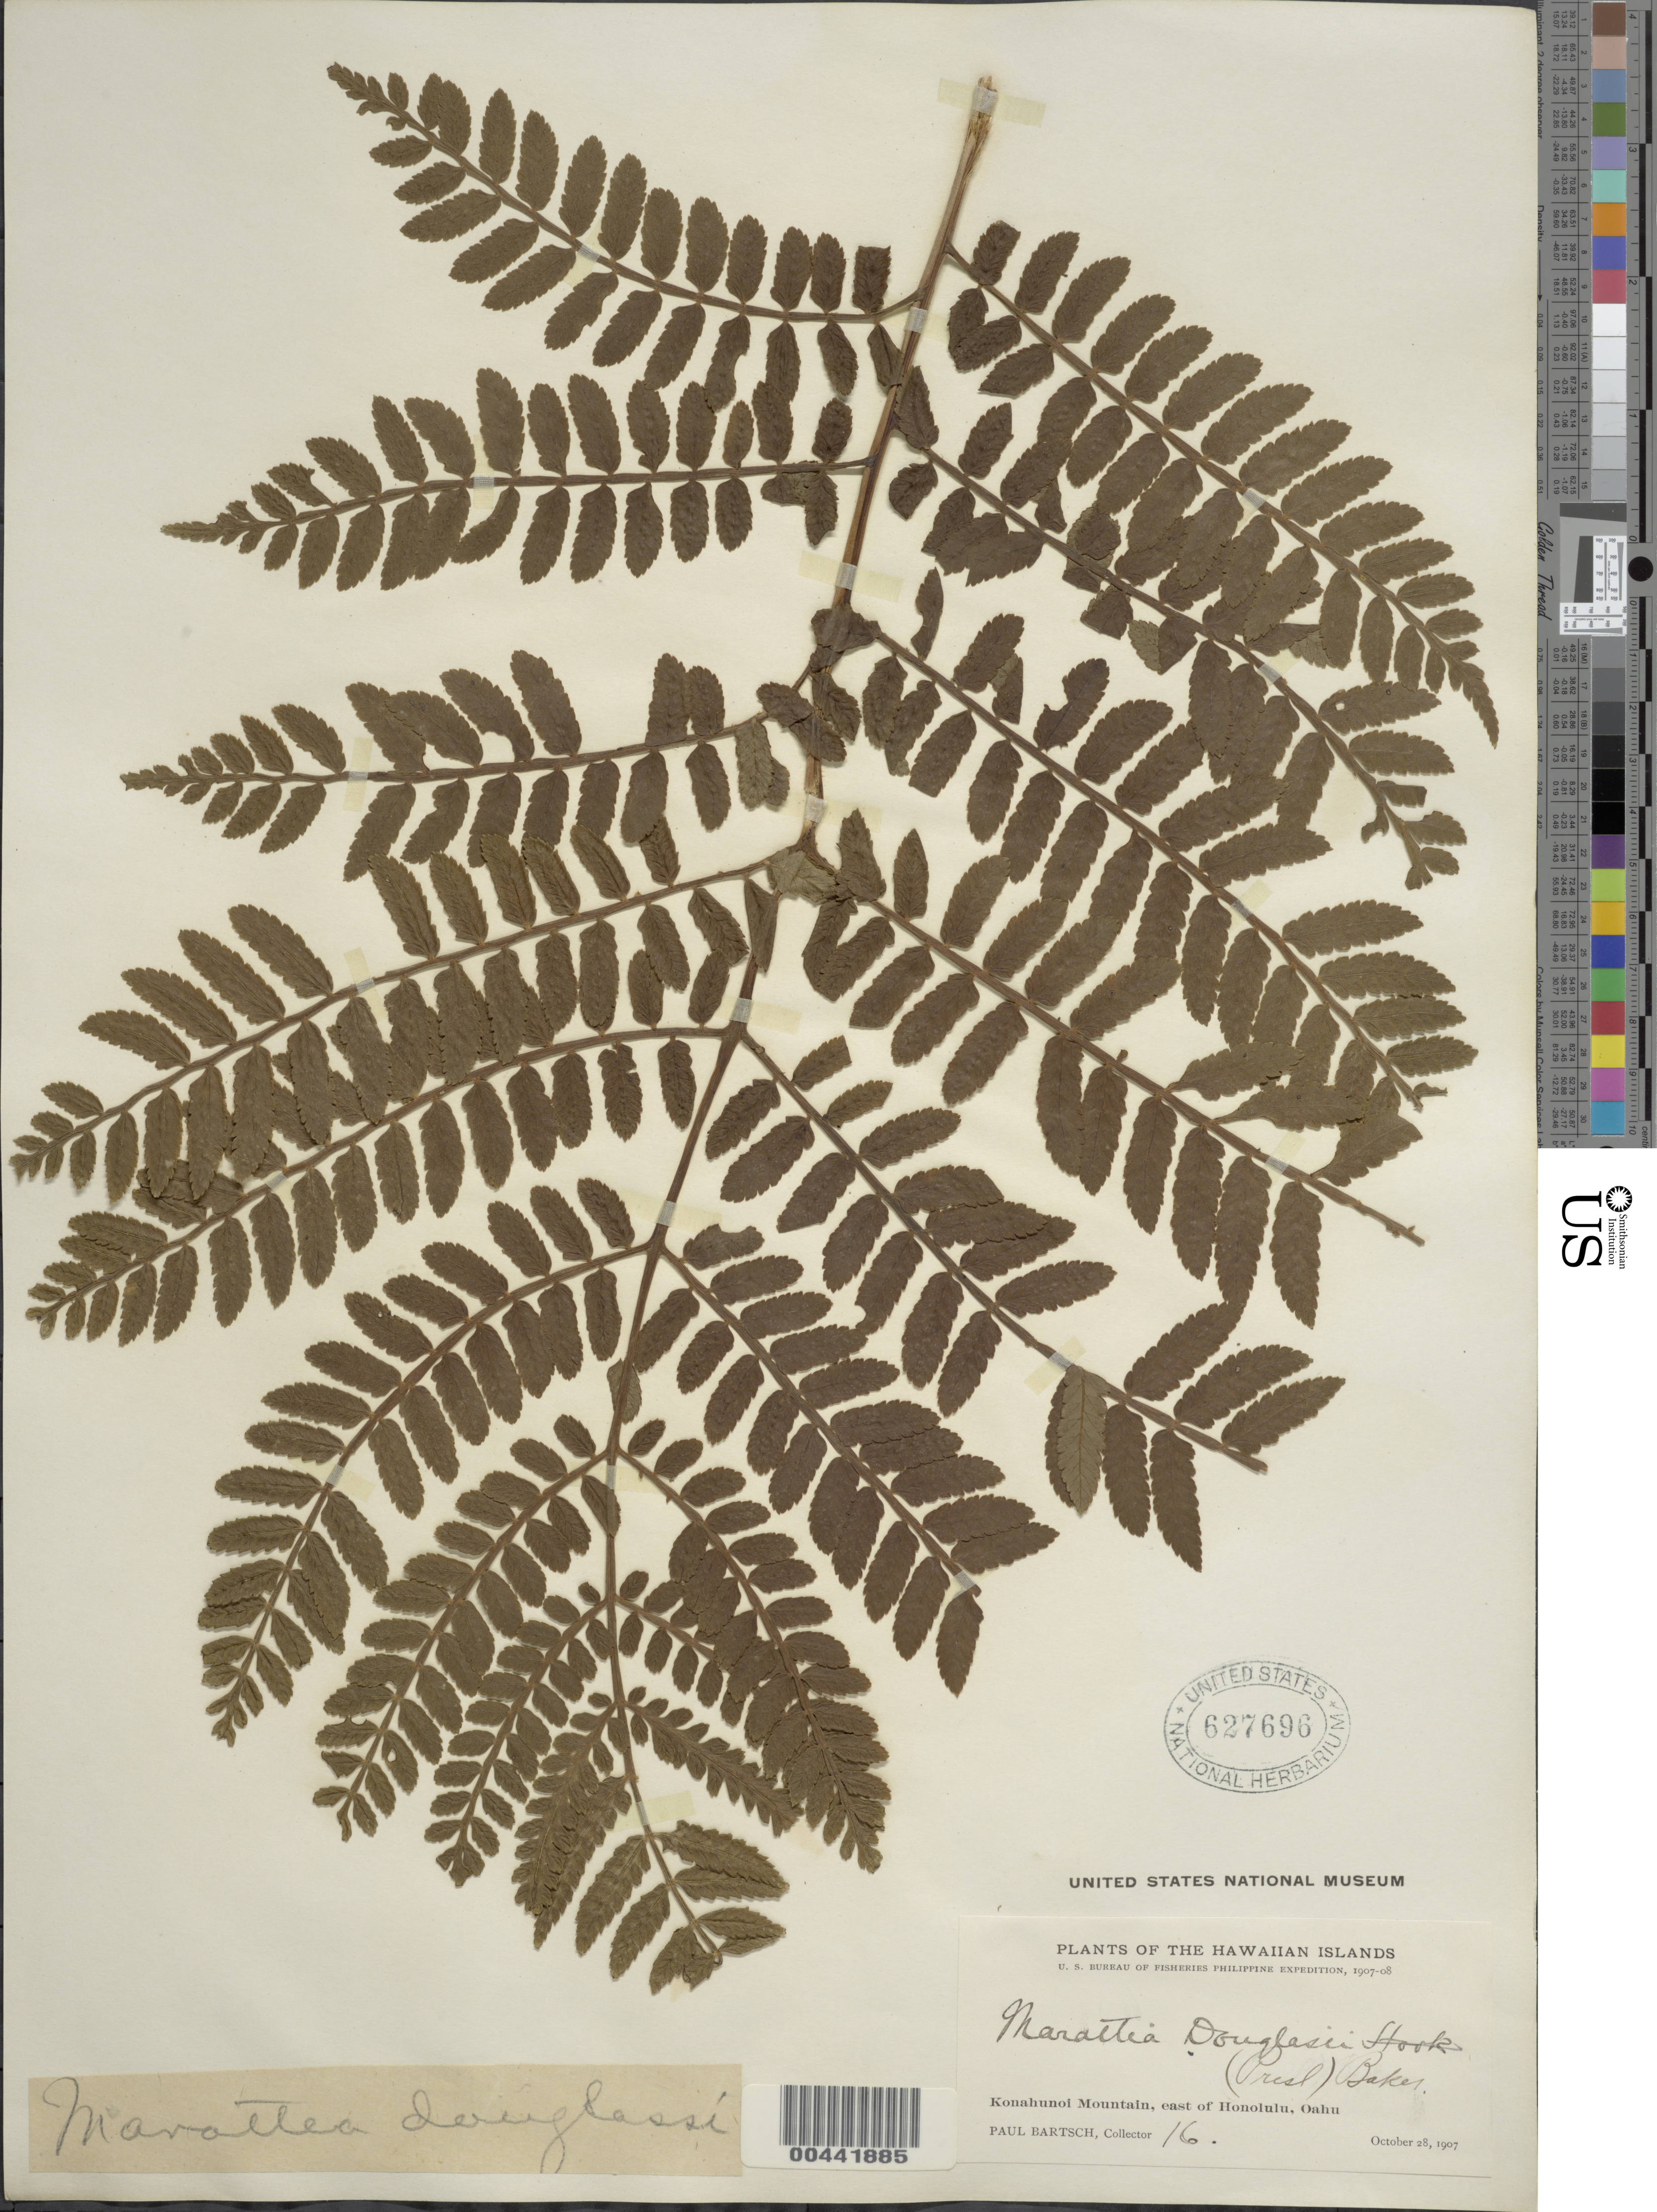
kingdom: Plantae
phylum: Tracheophyta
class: Polypodiopsida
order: Marattiales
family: Marattiaceae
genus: Marattia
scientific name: Marattia douglasii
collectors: P. Bartsch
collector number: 16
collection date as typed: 28 Oct 1907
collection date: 1907-10-28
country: United States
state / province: Hawaii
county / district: Honolulu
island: Oahu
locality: Konahunoi Mt., E of Honolulu, Oahu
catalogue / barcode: US 627696